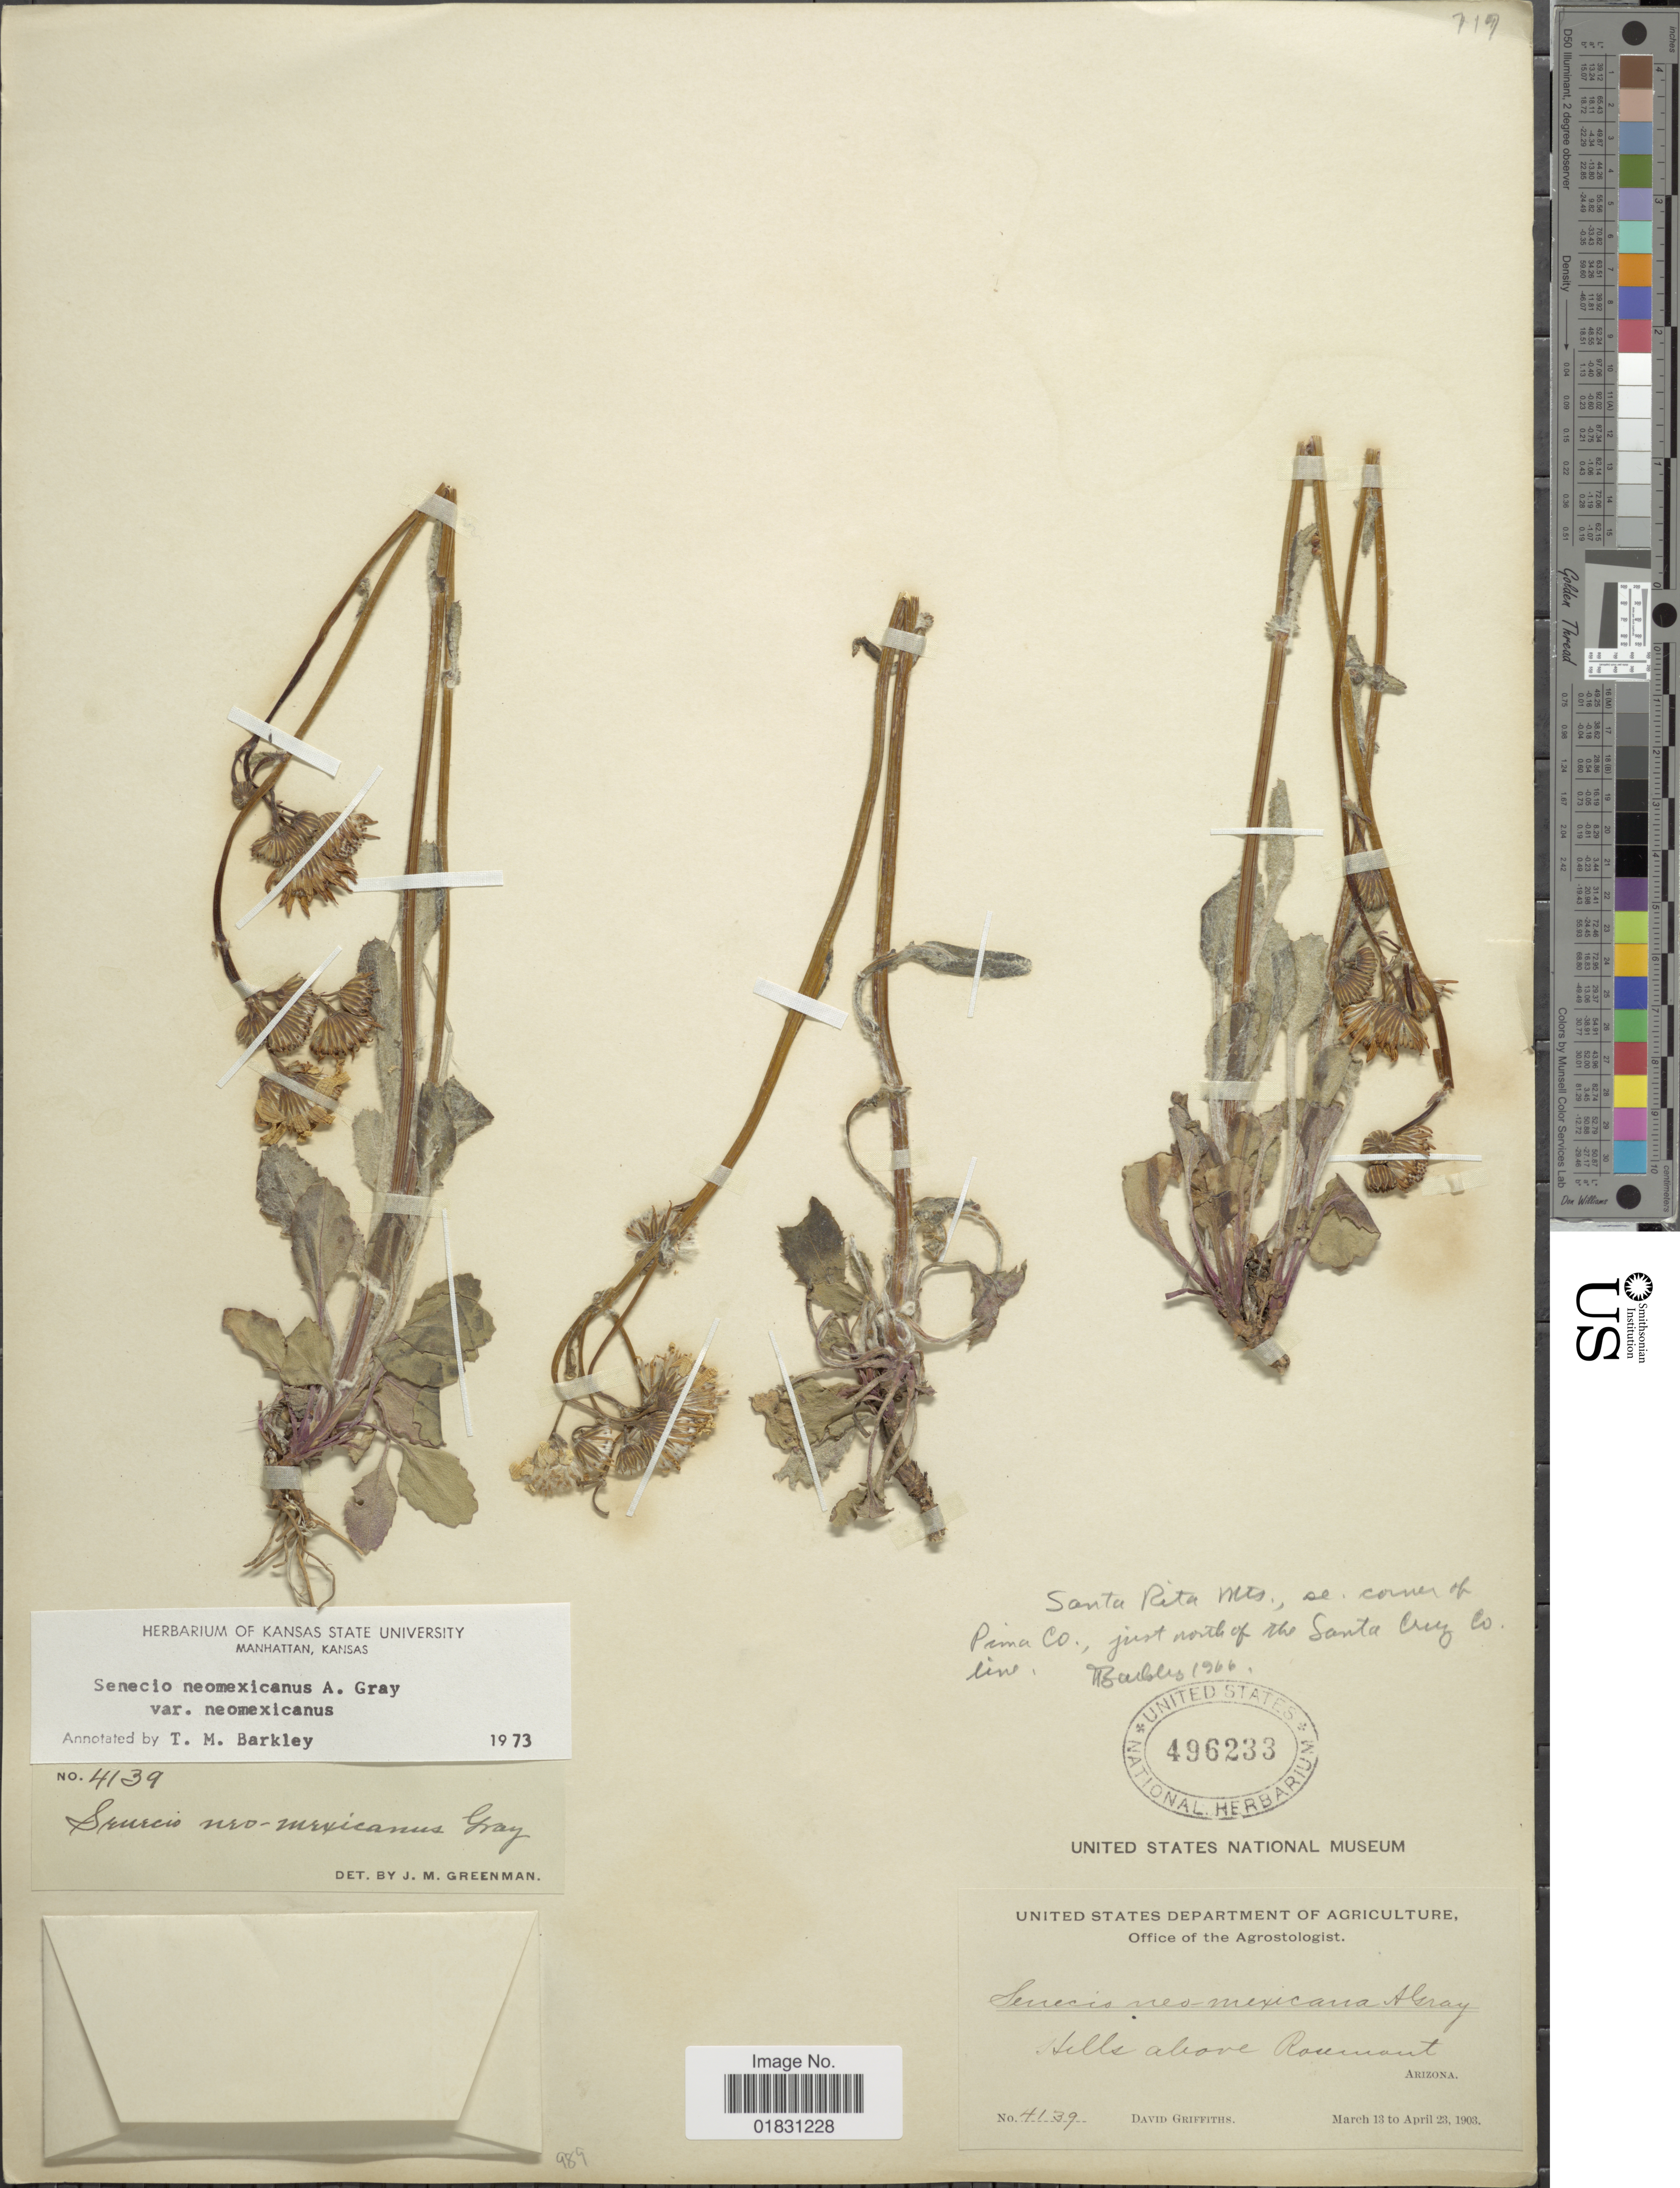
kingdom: Plantae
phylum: Tracheophyta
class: Magnoliopsida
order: Asterales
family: Asteraceae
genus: Packera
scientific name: Packera neomexicana var. neomexicana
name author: (A. Gray) W.A. Weber & Á. Löve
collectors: D. Griffiths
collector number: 4139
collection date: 1903-03-13/1903-04-23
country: United States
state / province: Arizona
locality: Hills above Rosemount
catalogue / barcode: US 496233